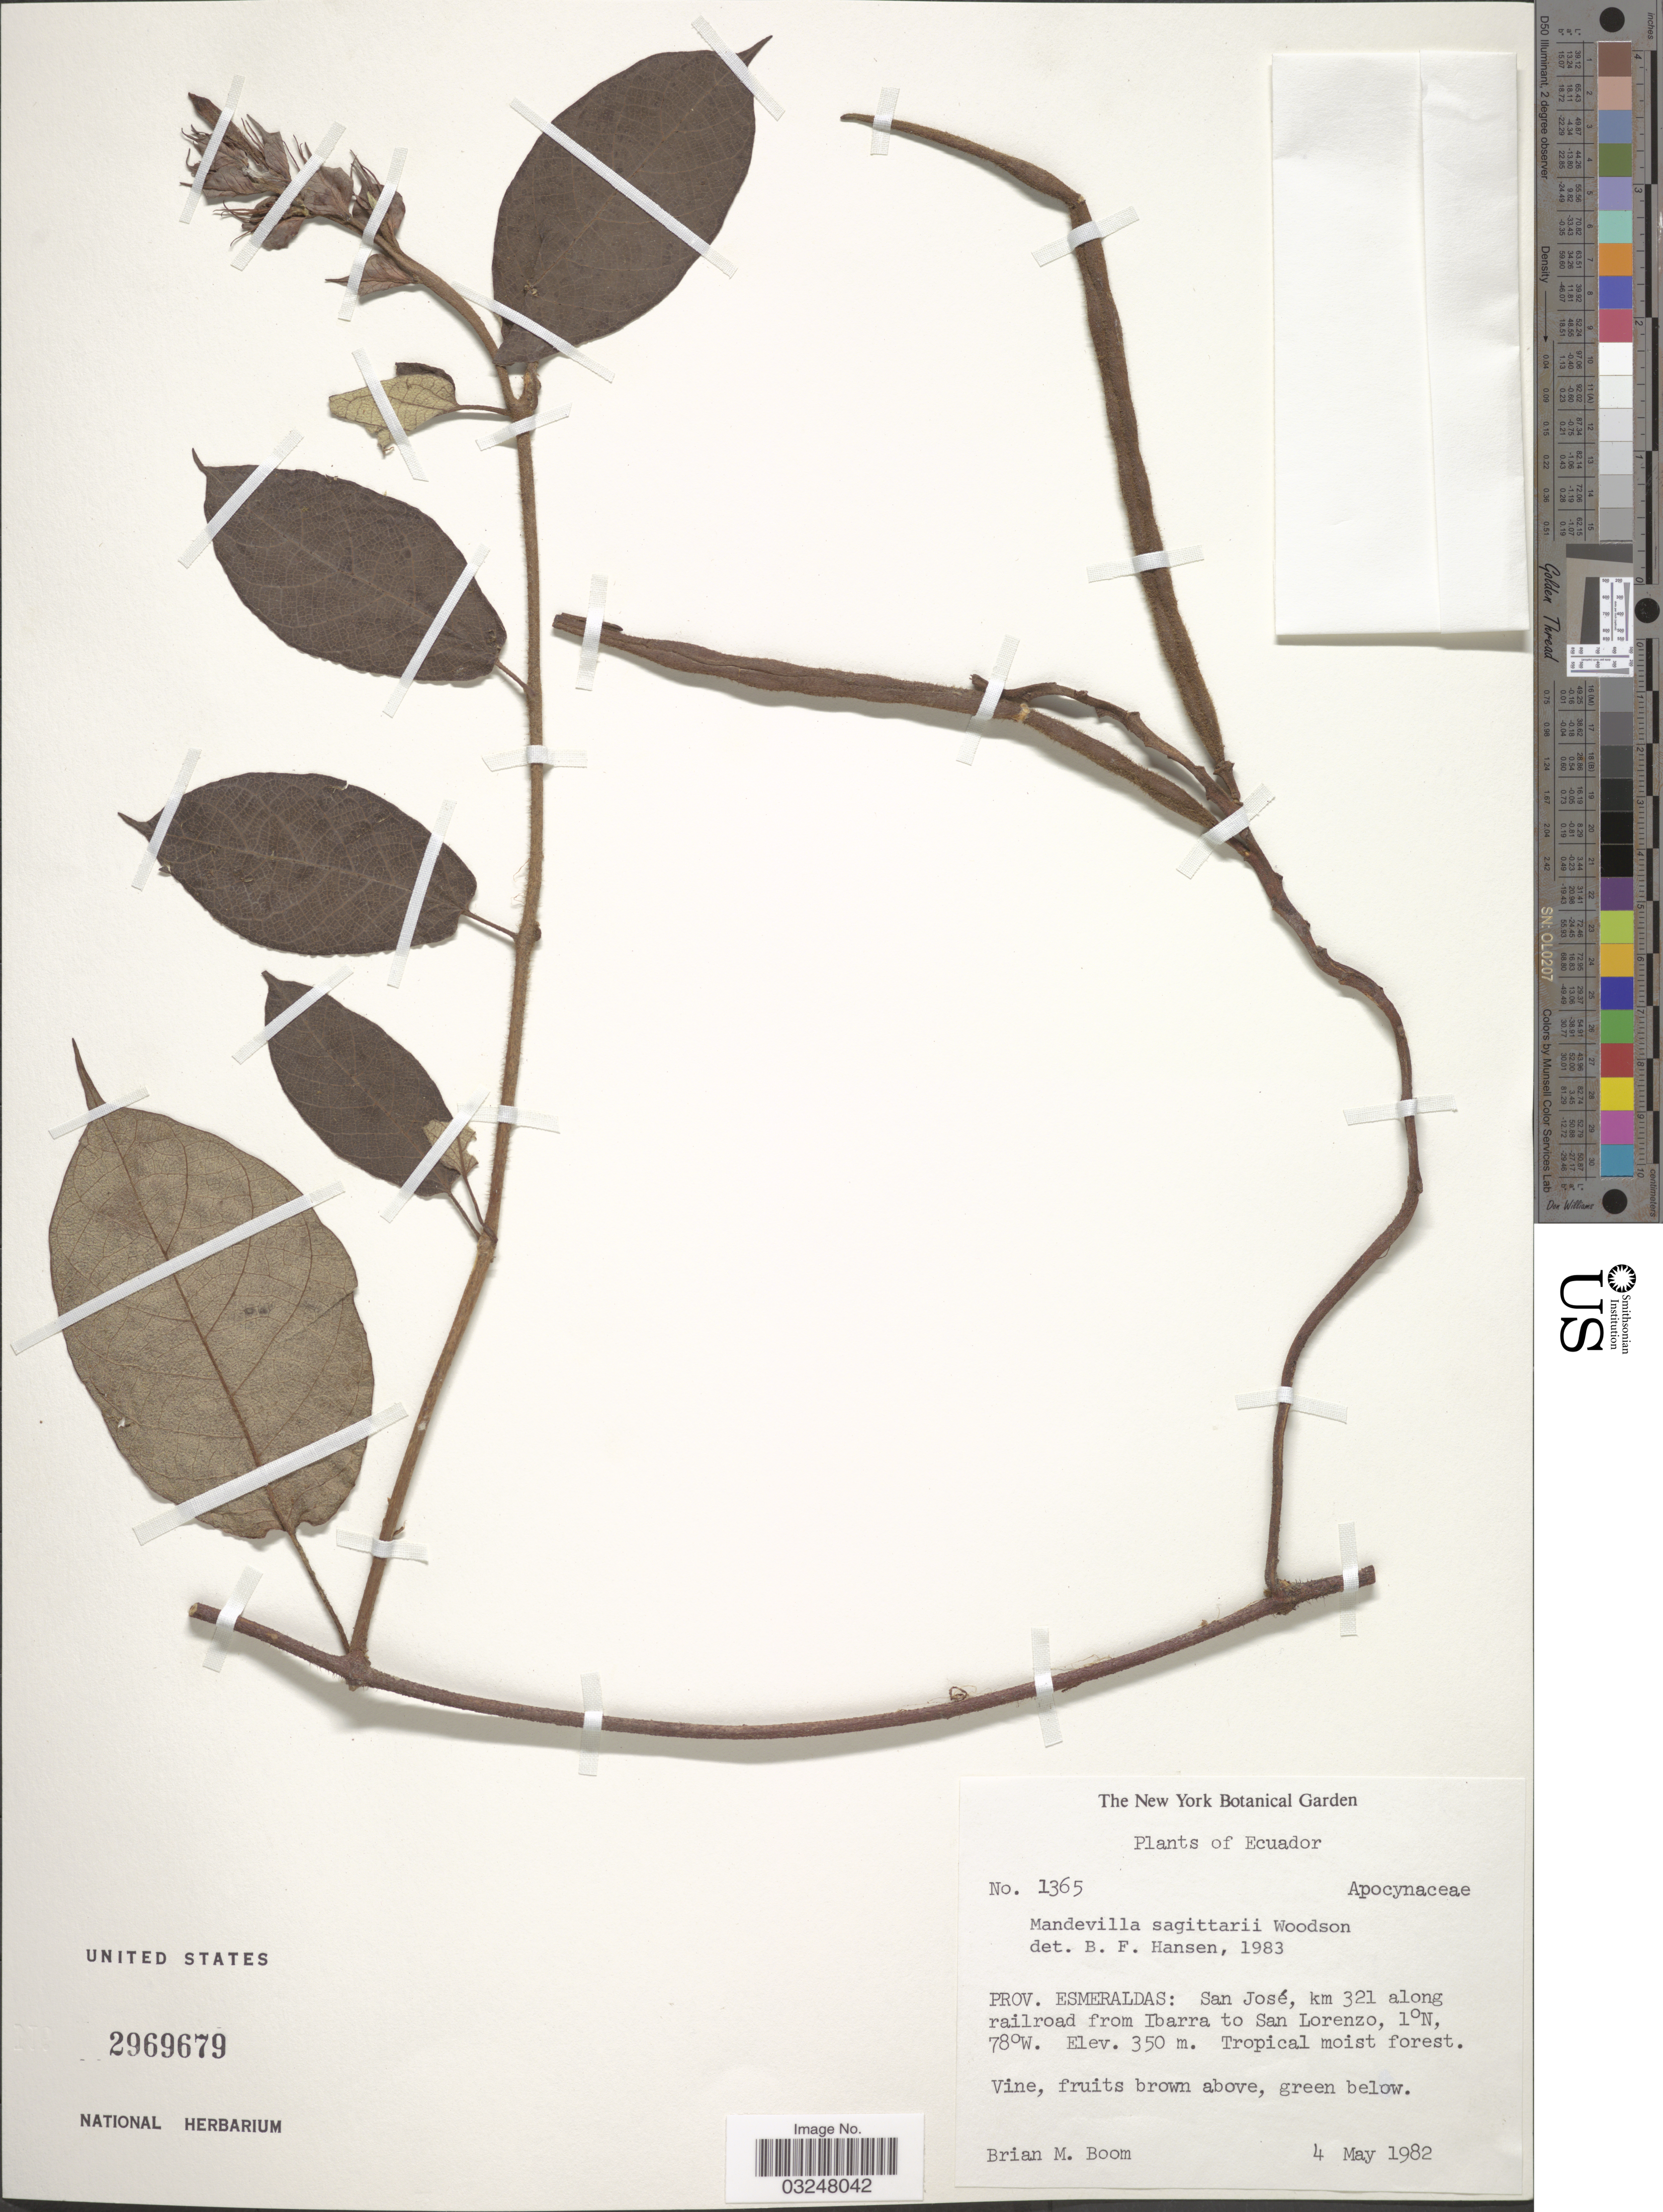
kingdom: Plantae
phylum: Tracheophyta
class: Magnoliopsida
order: Gentianales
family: Apocynaceae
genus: Mandevilla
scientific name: Mandevilla sagittarii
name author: Woodson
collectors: B. M. Boom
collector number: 1365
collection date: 1982-05-04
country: Ecuador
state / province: Esmeraldas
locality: San José, km 321 along railroad from Ibarra to San Lorenzo.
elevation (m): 350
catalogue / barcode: US 2969679